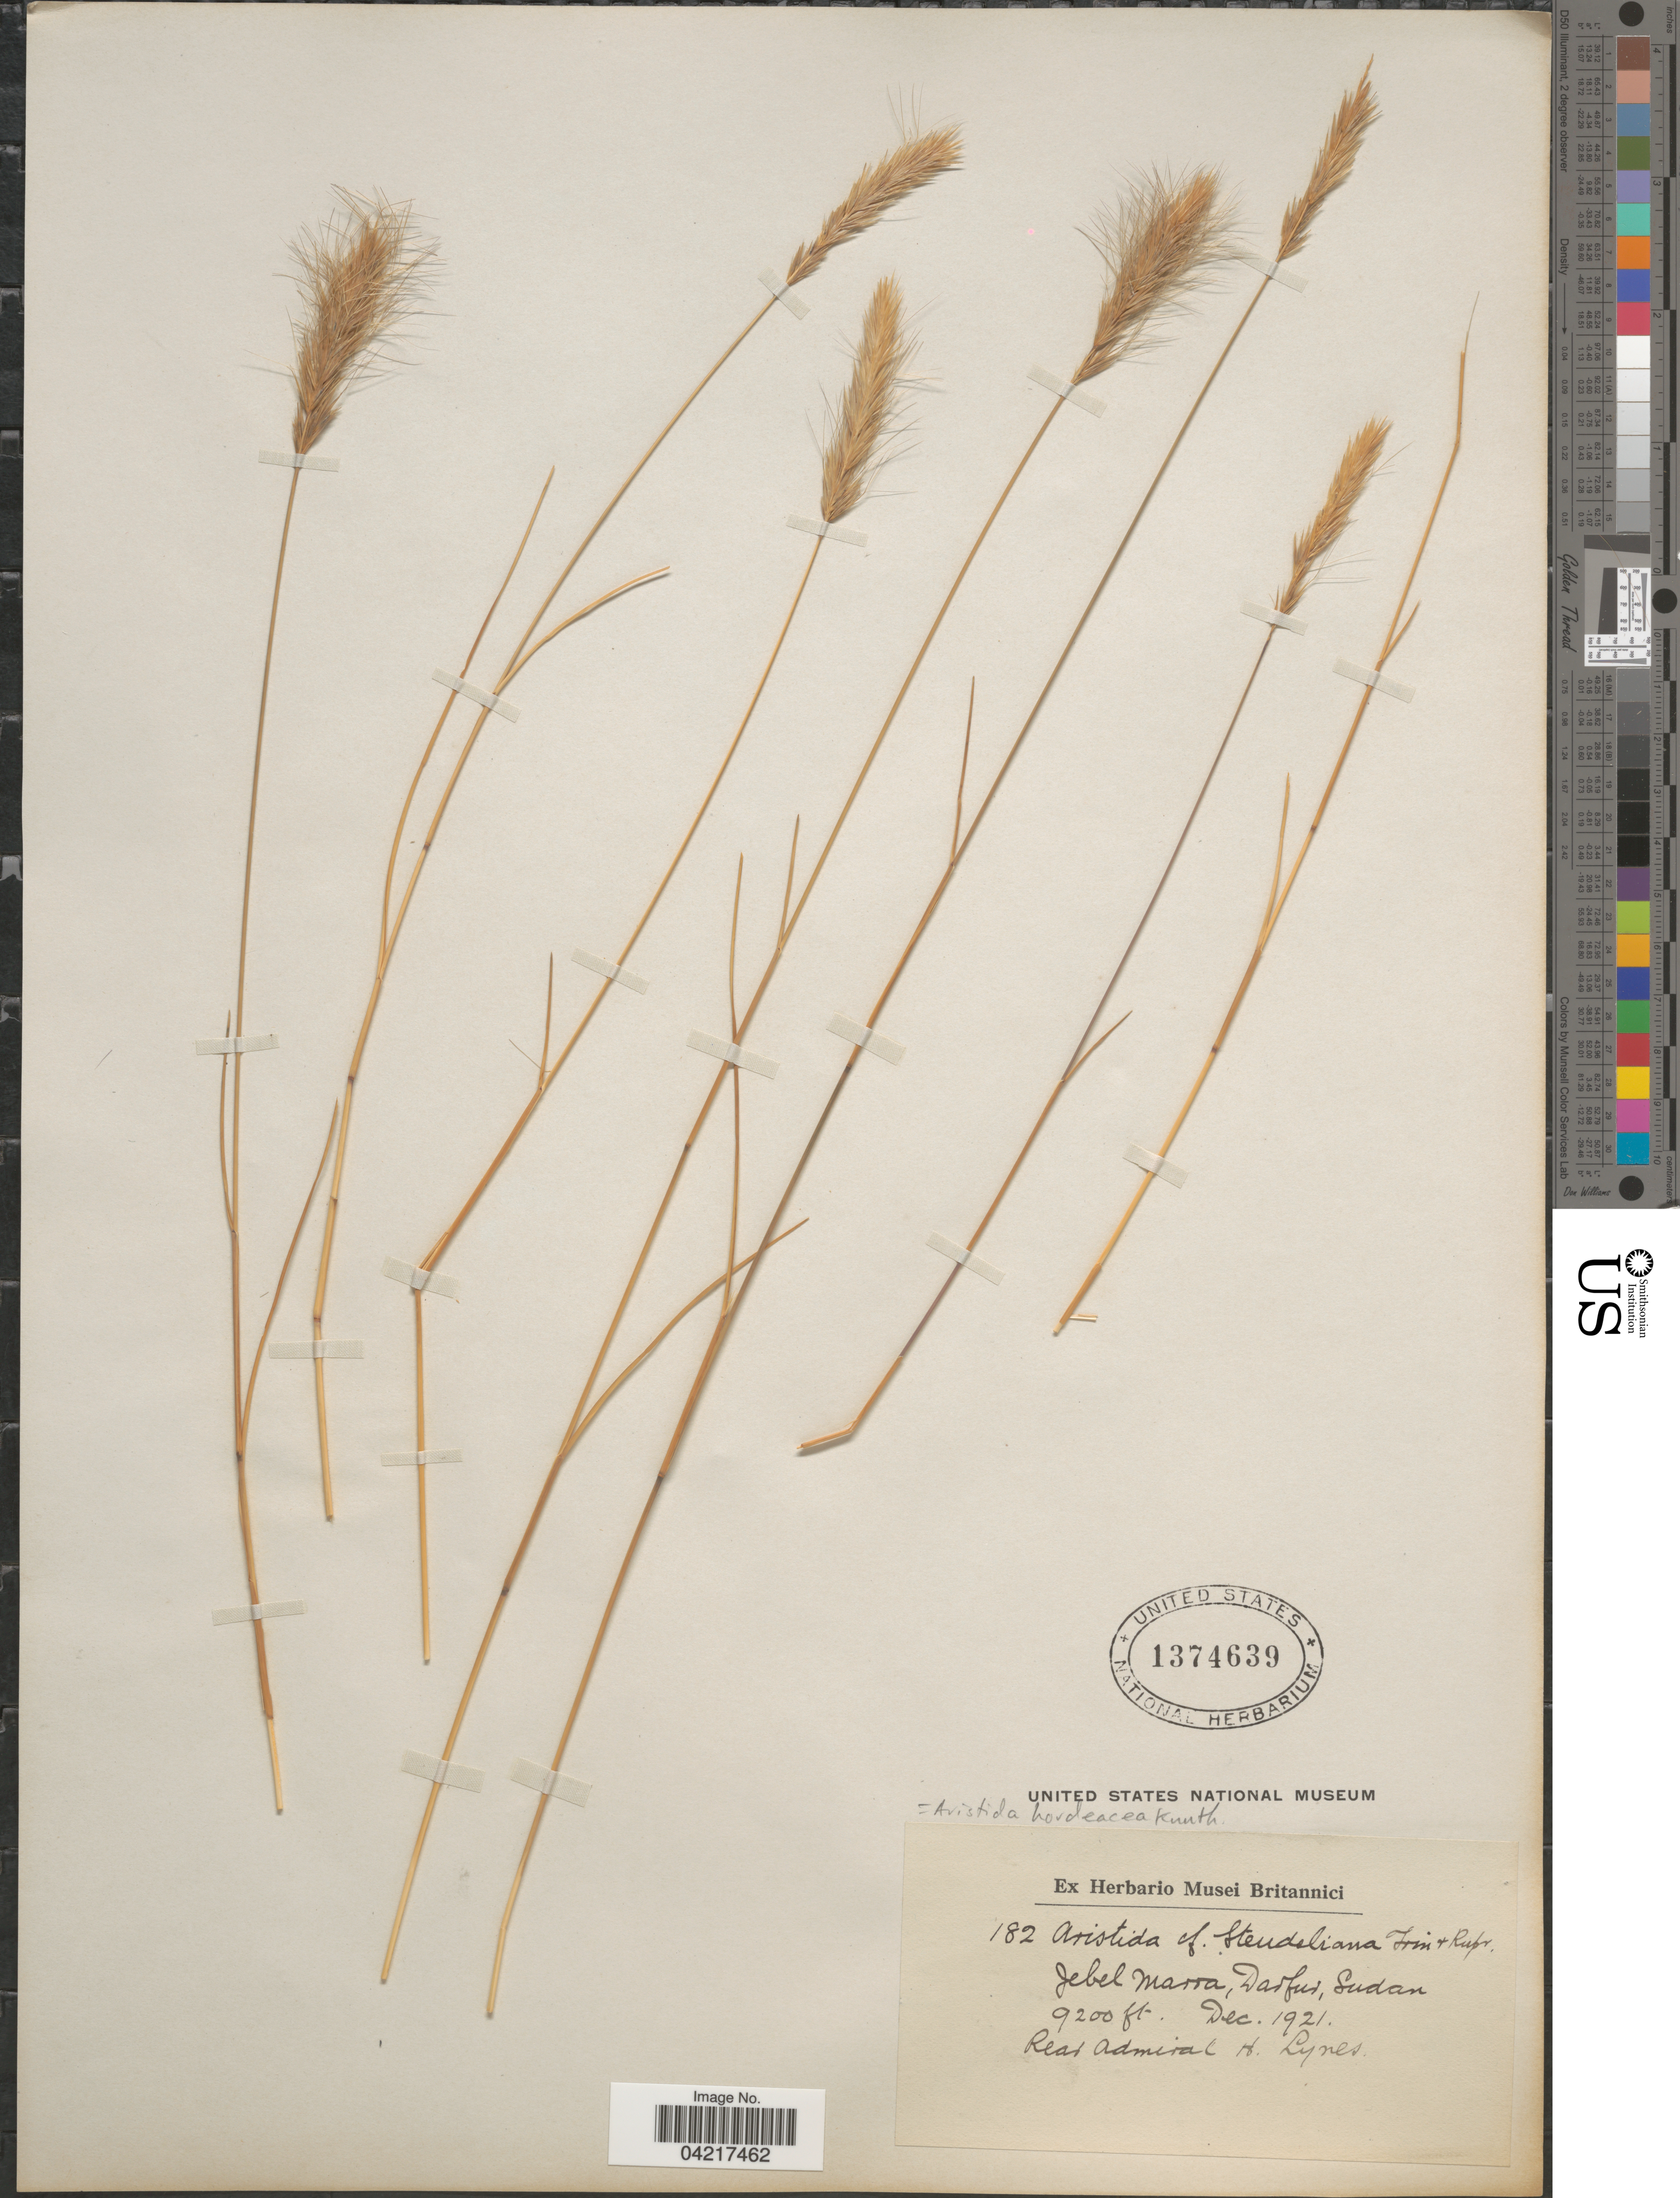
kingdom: Plantae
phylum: Tracheophyta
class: Liliopsida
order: Poales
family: Poaceae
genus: Aristida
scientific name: Aristida hordeacea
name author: Kunth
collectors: H. Lynes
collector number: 182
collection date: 1921-12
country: Sudan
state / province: Janūb Dārfūr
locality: Jebel Marra, Darfur.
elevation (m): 2804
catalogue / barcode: US 1374639